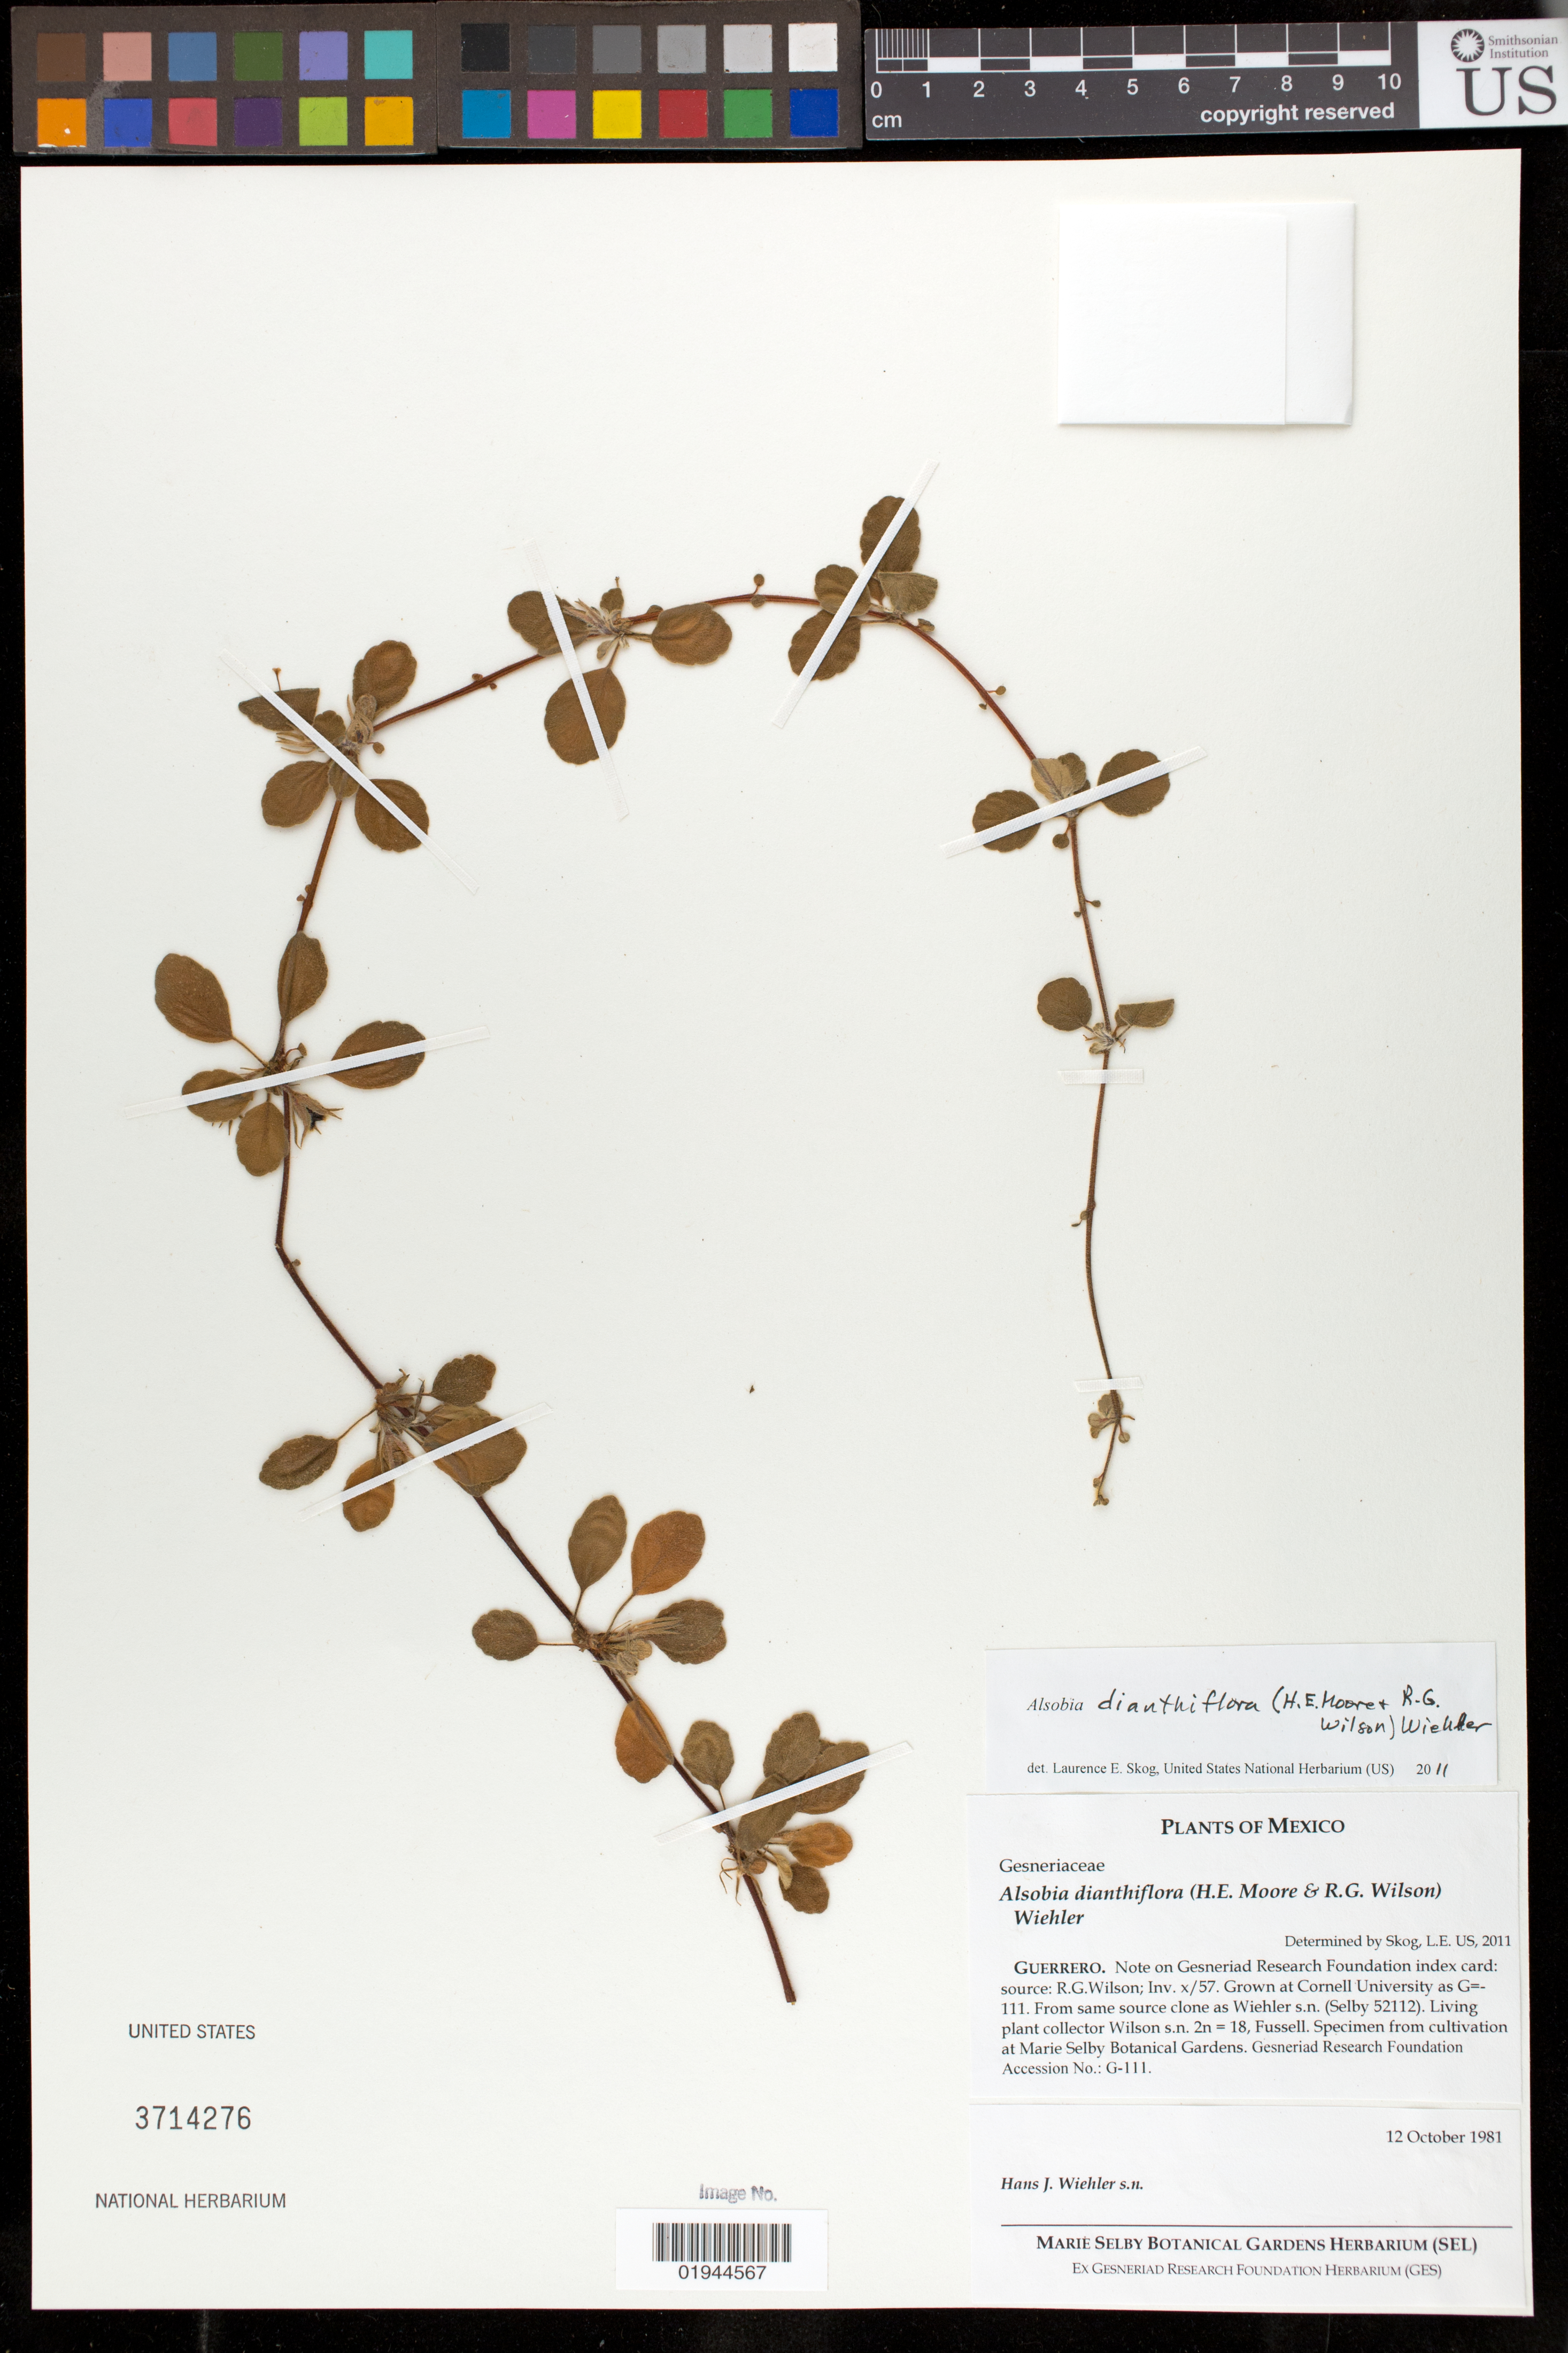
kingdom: Plantae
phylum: Tracheophyta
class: Magnoliopsida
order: Lamiales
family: Gesneriaceae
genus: Alsobia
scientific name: Alsobia dianthiflora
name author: (H.E. Moore & R.G. Wilson) Wiehler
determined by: Skog, Laurence E.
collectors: H. J. Wiehler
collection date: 1981-10-12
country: United States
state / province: Florida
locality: Marie Selby Botanical Gardens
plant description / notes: Guerrero. R.G. Wilson, Inv. x/57. Grown at Cornell University as G-111. From same source as Wiehler s.n. (Selby 52112). Living plant collector Wilson s.n. 2n=18, Fussell.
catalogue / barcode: US 3714276